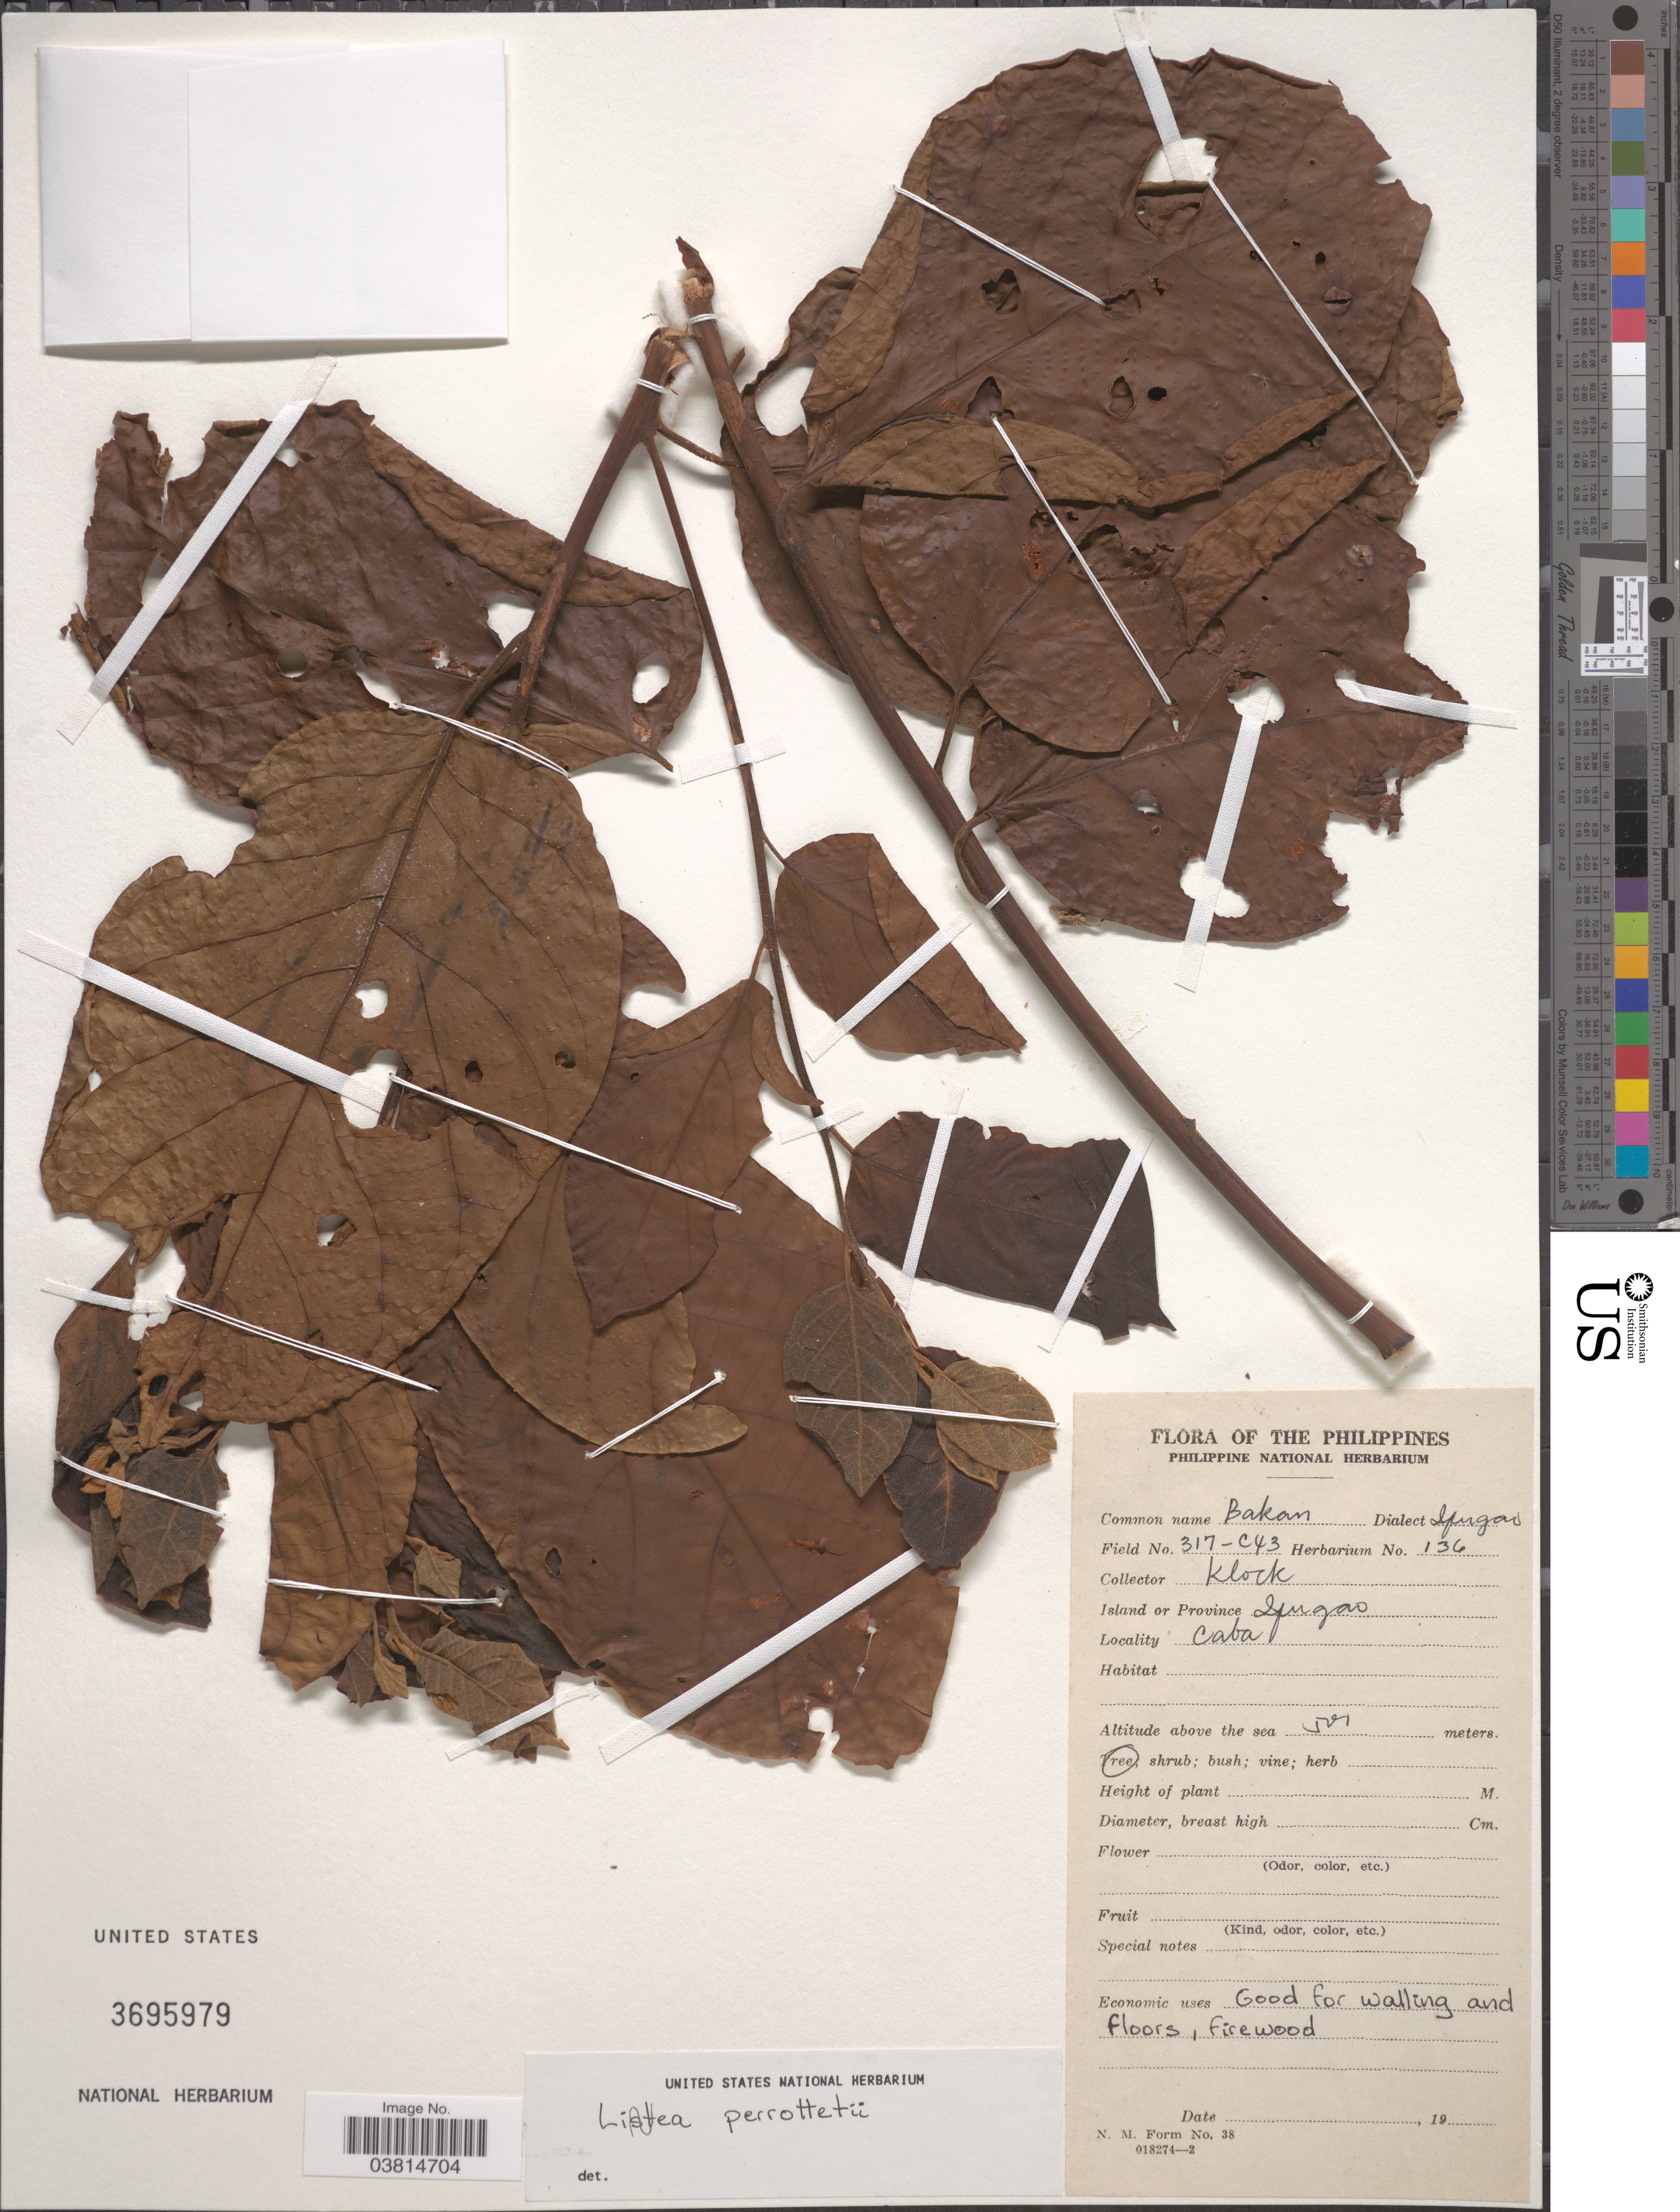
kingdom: Plantae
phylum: Tracheophyta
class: Magnoliopsida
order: Laurales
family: Lauraceae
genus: Litsea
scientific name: Litsea perrottetii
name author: (Blume) Fern.-Vill.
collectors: Klock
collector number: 317-C43/136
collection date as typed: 19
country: Philippines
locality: Island or Province Ifugao. Caba.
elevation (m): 501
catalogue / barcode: US 3695979